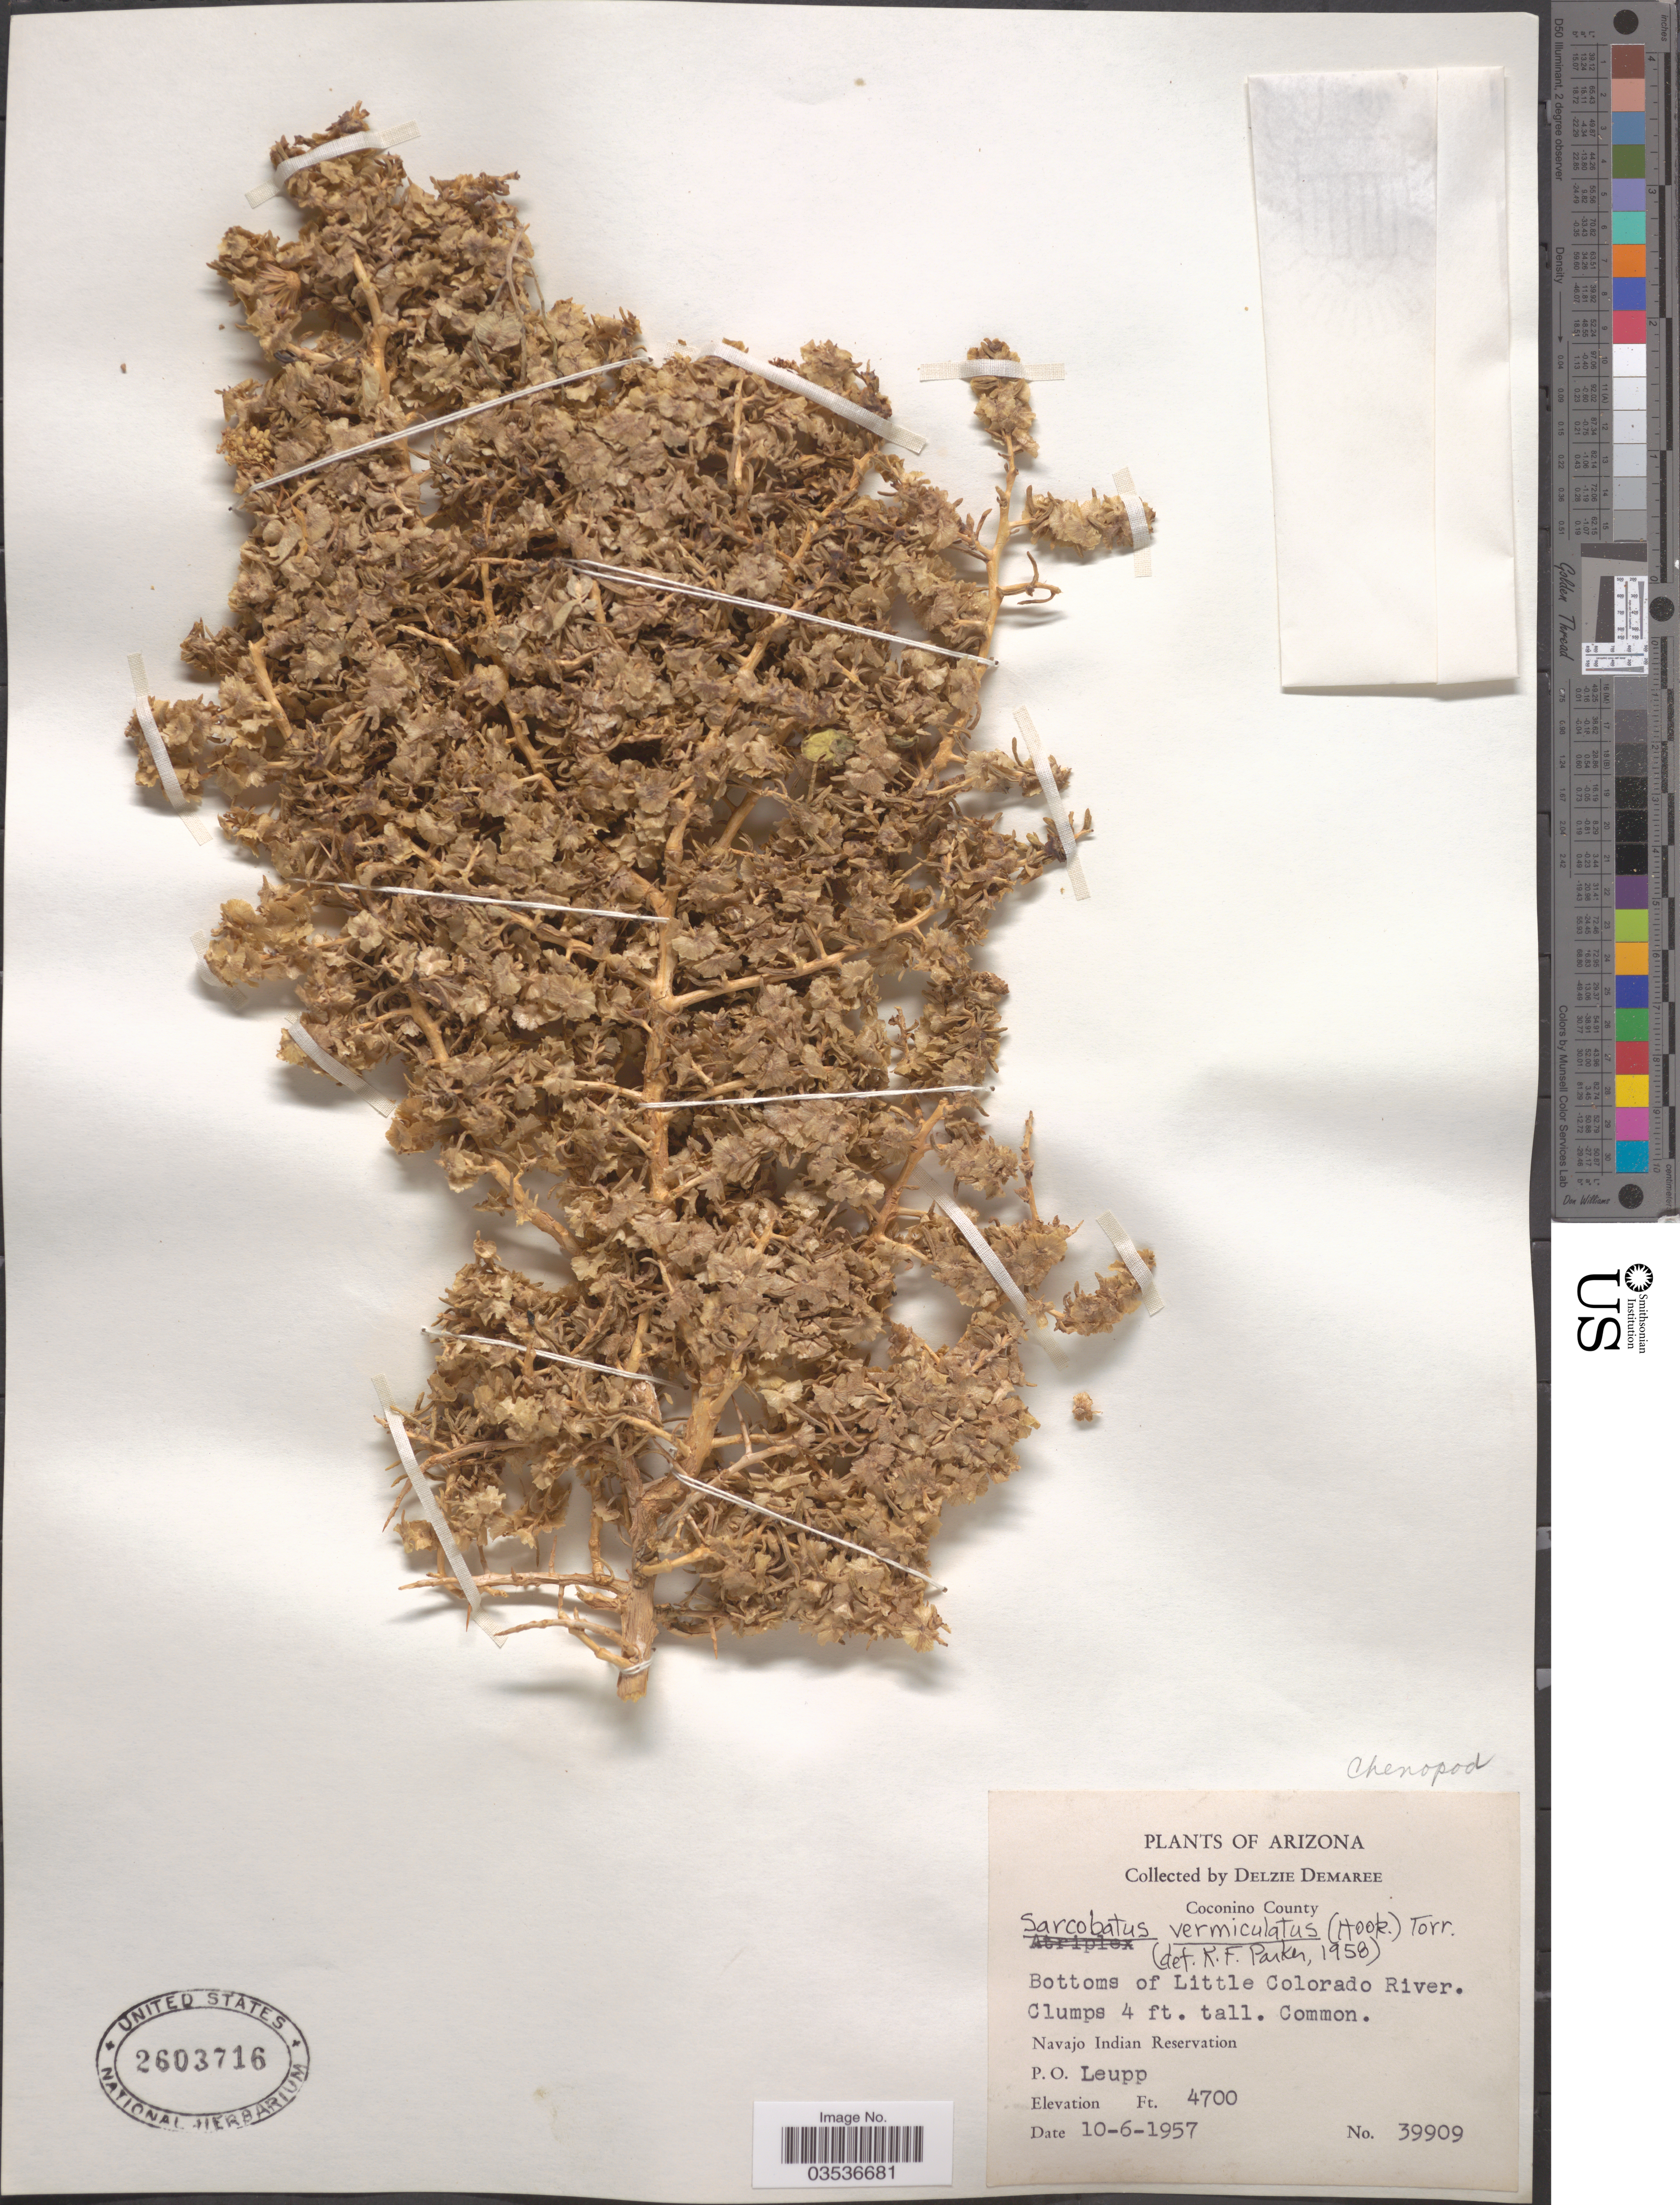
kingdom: Plantae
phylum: Tracheophyta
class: Magnoliopsida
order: Caryophyllales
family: Sarcobataceae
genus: Sarcobatus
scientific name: Sarcobatus vermiculatus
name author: (Hook.) Torr.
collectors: D. Demaree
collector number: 39909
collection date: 1957-10-06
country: United States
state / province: Arizona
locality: Coconino County. Bottoms of Little Colorado River. Navajo Indian Reservation. P.O. Leupp.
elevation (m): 1433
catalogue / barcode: US 2603716